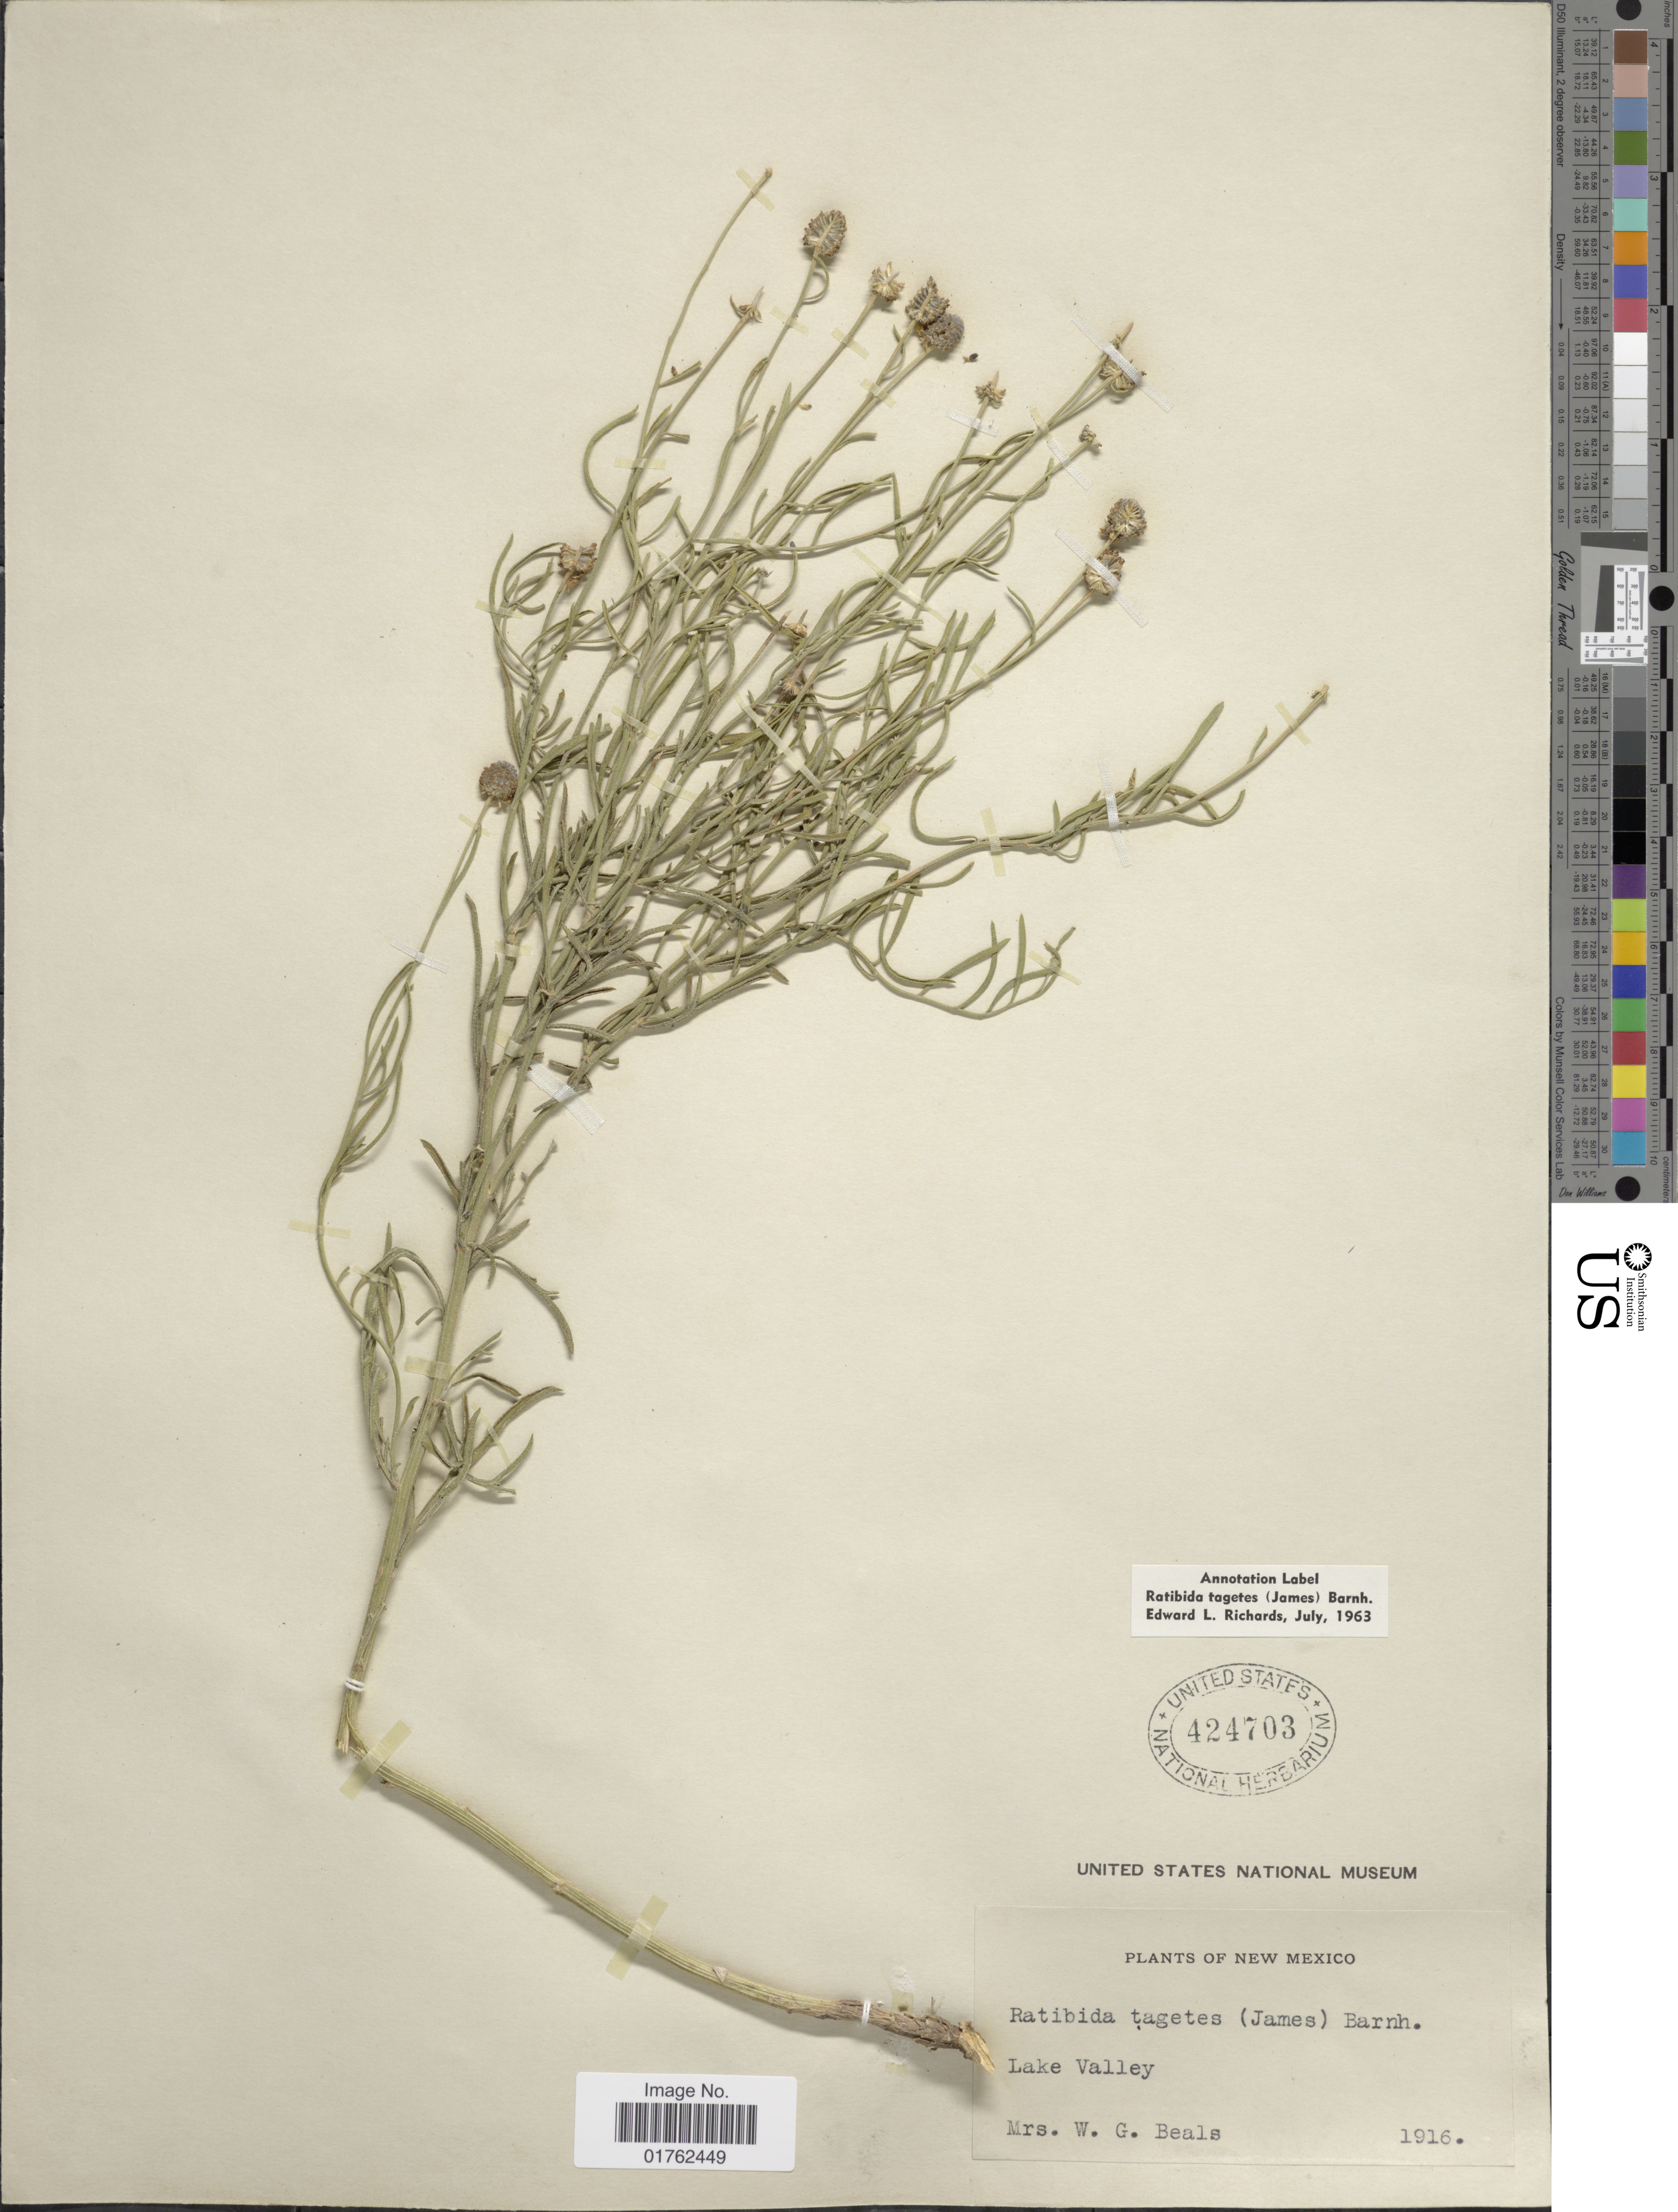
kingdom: Plantae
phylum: Tracheophyta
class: Magnoliopsida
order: Asterales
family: Asteraceae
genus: Ratibida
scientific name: Ratibida tagetes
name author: (James) Barnhart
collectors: Mrs. W. G. Beals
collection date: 1916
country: United States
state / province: New Mexico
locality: Lake Valley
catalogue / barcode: US 424703